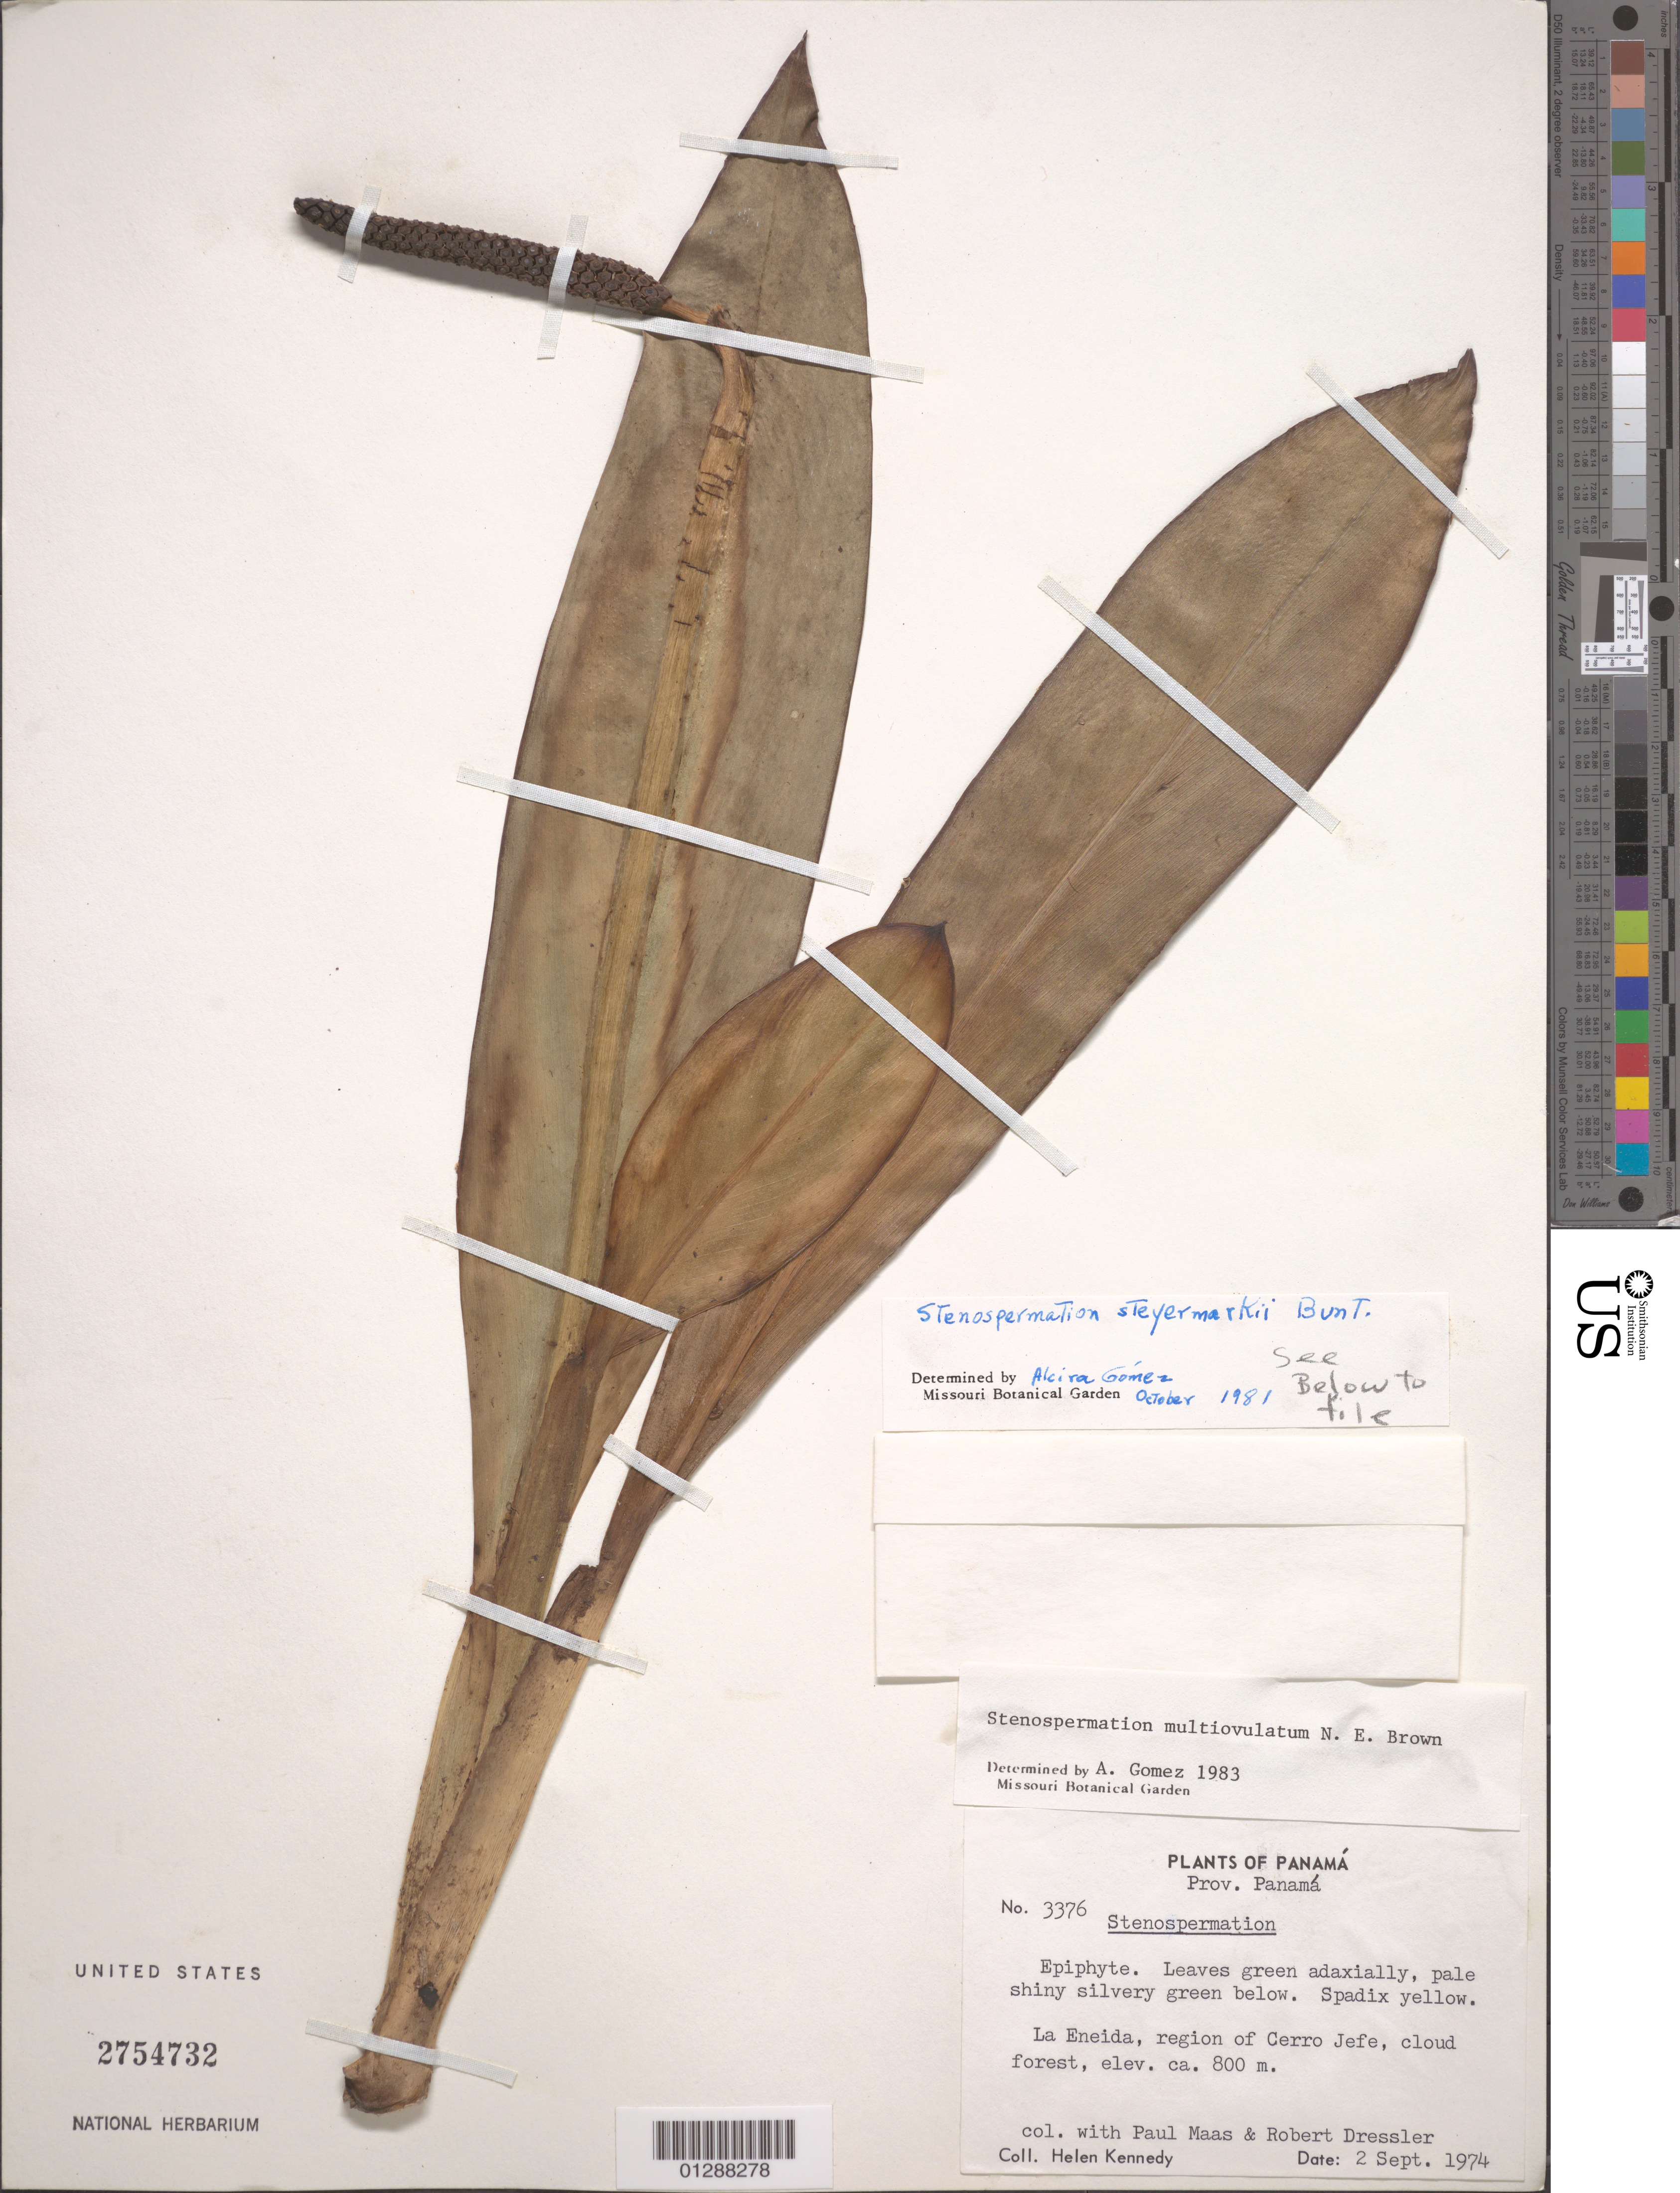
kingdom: Plantae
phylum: Tracheophyta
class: Liliopsida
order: Alismatales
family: Araceae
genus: Stenospermation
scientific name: Stenospermation multiovulatum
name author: (Engl.) N.E. Br.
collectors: H. Kennedy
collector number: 3376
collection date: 1974-09-02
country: Panama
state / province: Panamá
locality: La Eneida, region of Cerro Jefe.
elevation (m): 800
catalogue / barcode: US 2754732